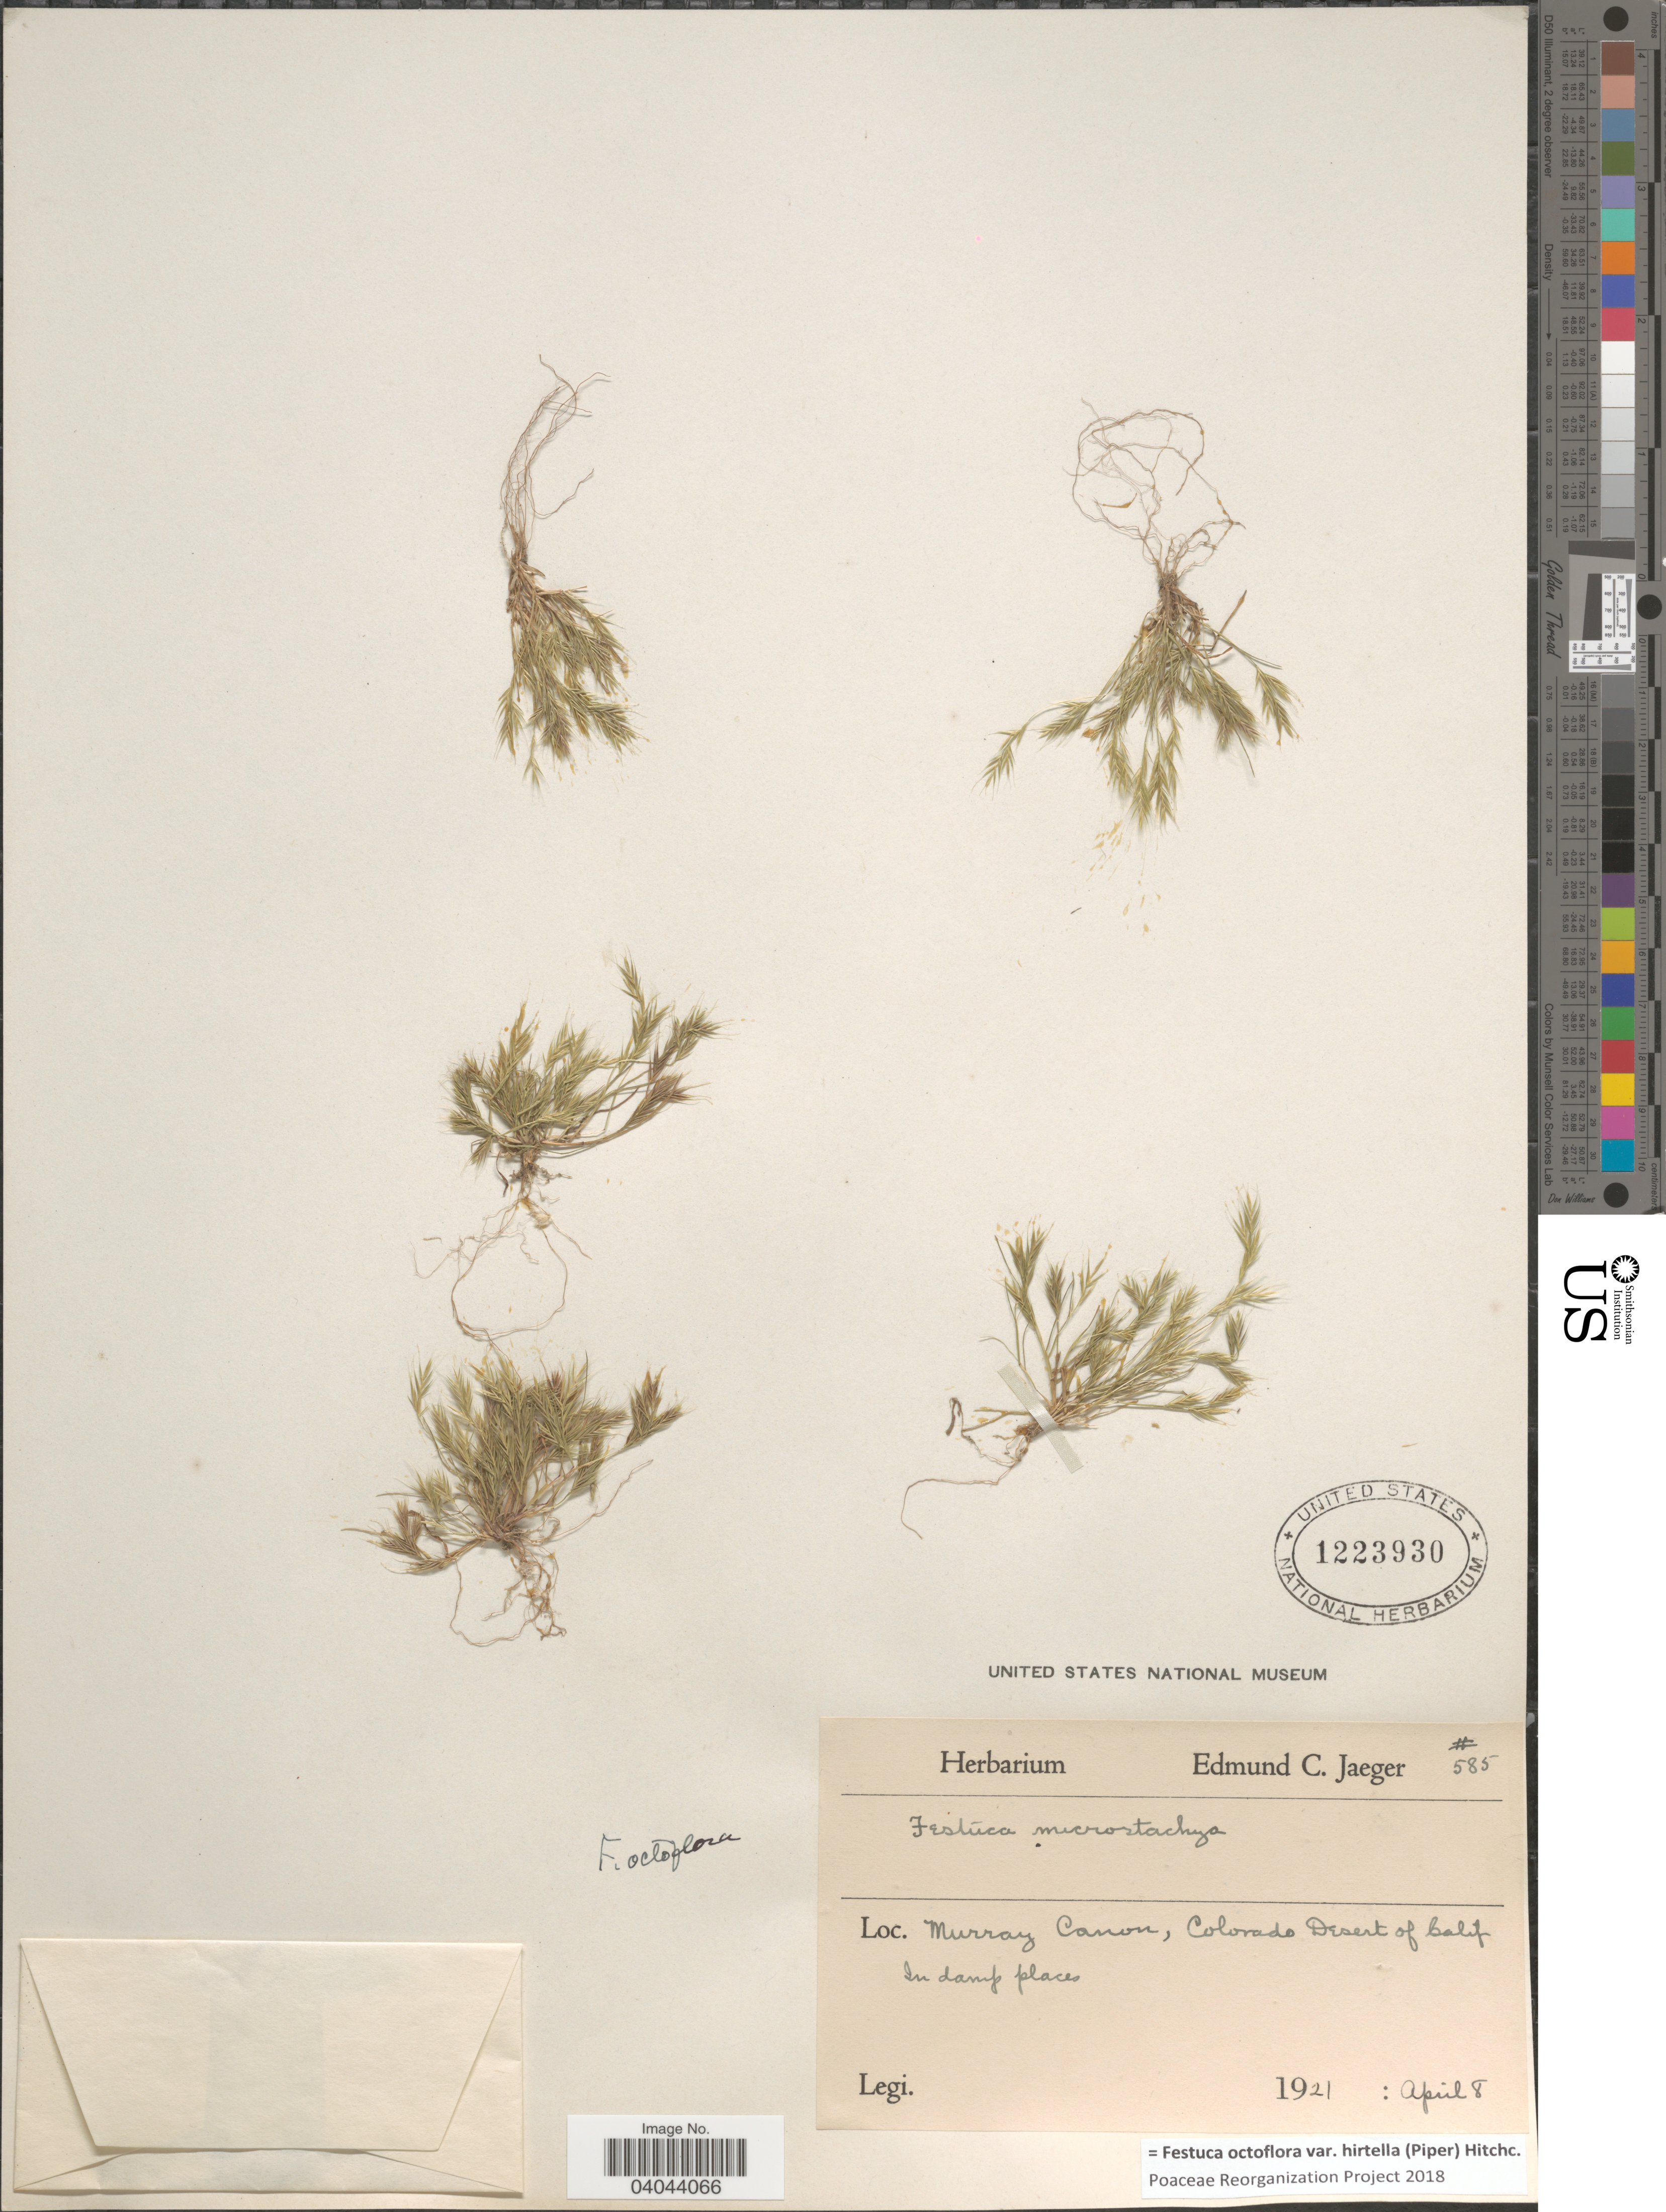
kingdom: Plantae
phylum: Tracheophyta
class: Liliopsida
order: Poales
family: Poaceae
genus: Festuca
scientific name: Festuca octoflora var. hirtella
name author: Piper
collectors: ex herb. E.C. Jaeger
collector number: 585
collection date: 1921-04-08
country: United States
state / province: California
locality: Murray Canon, Colorado Desert of Calif.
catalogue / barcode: US 1223930